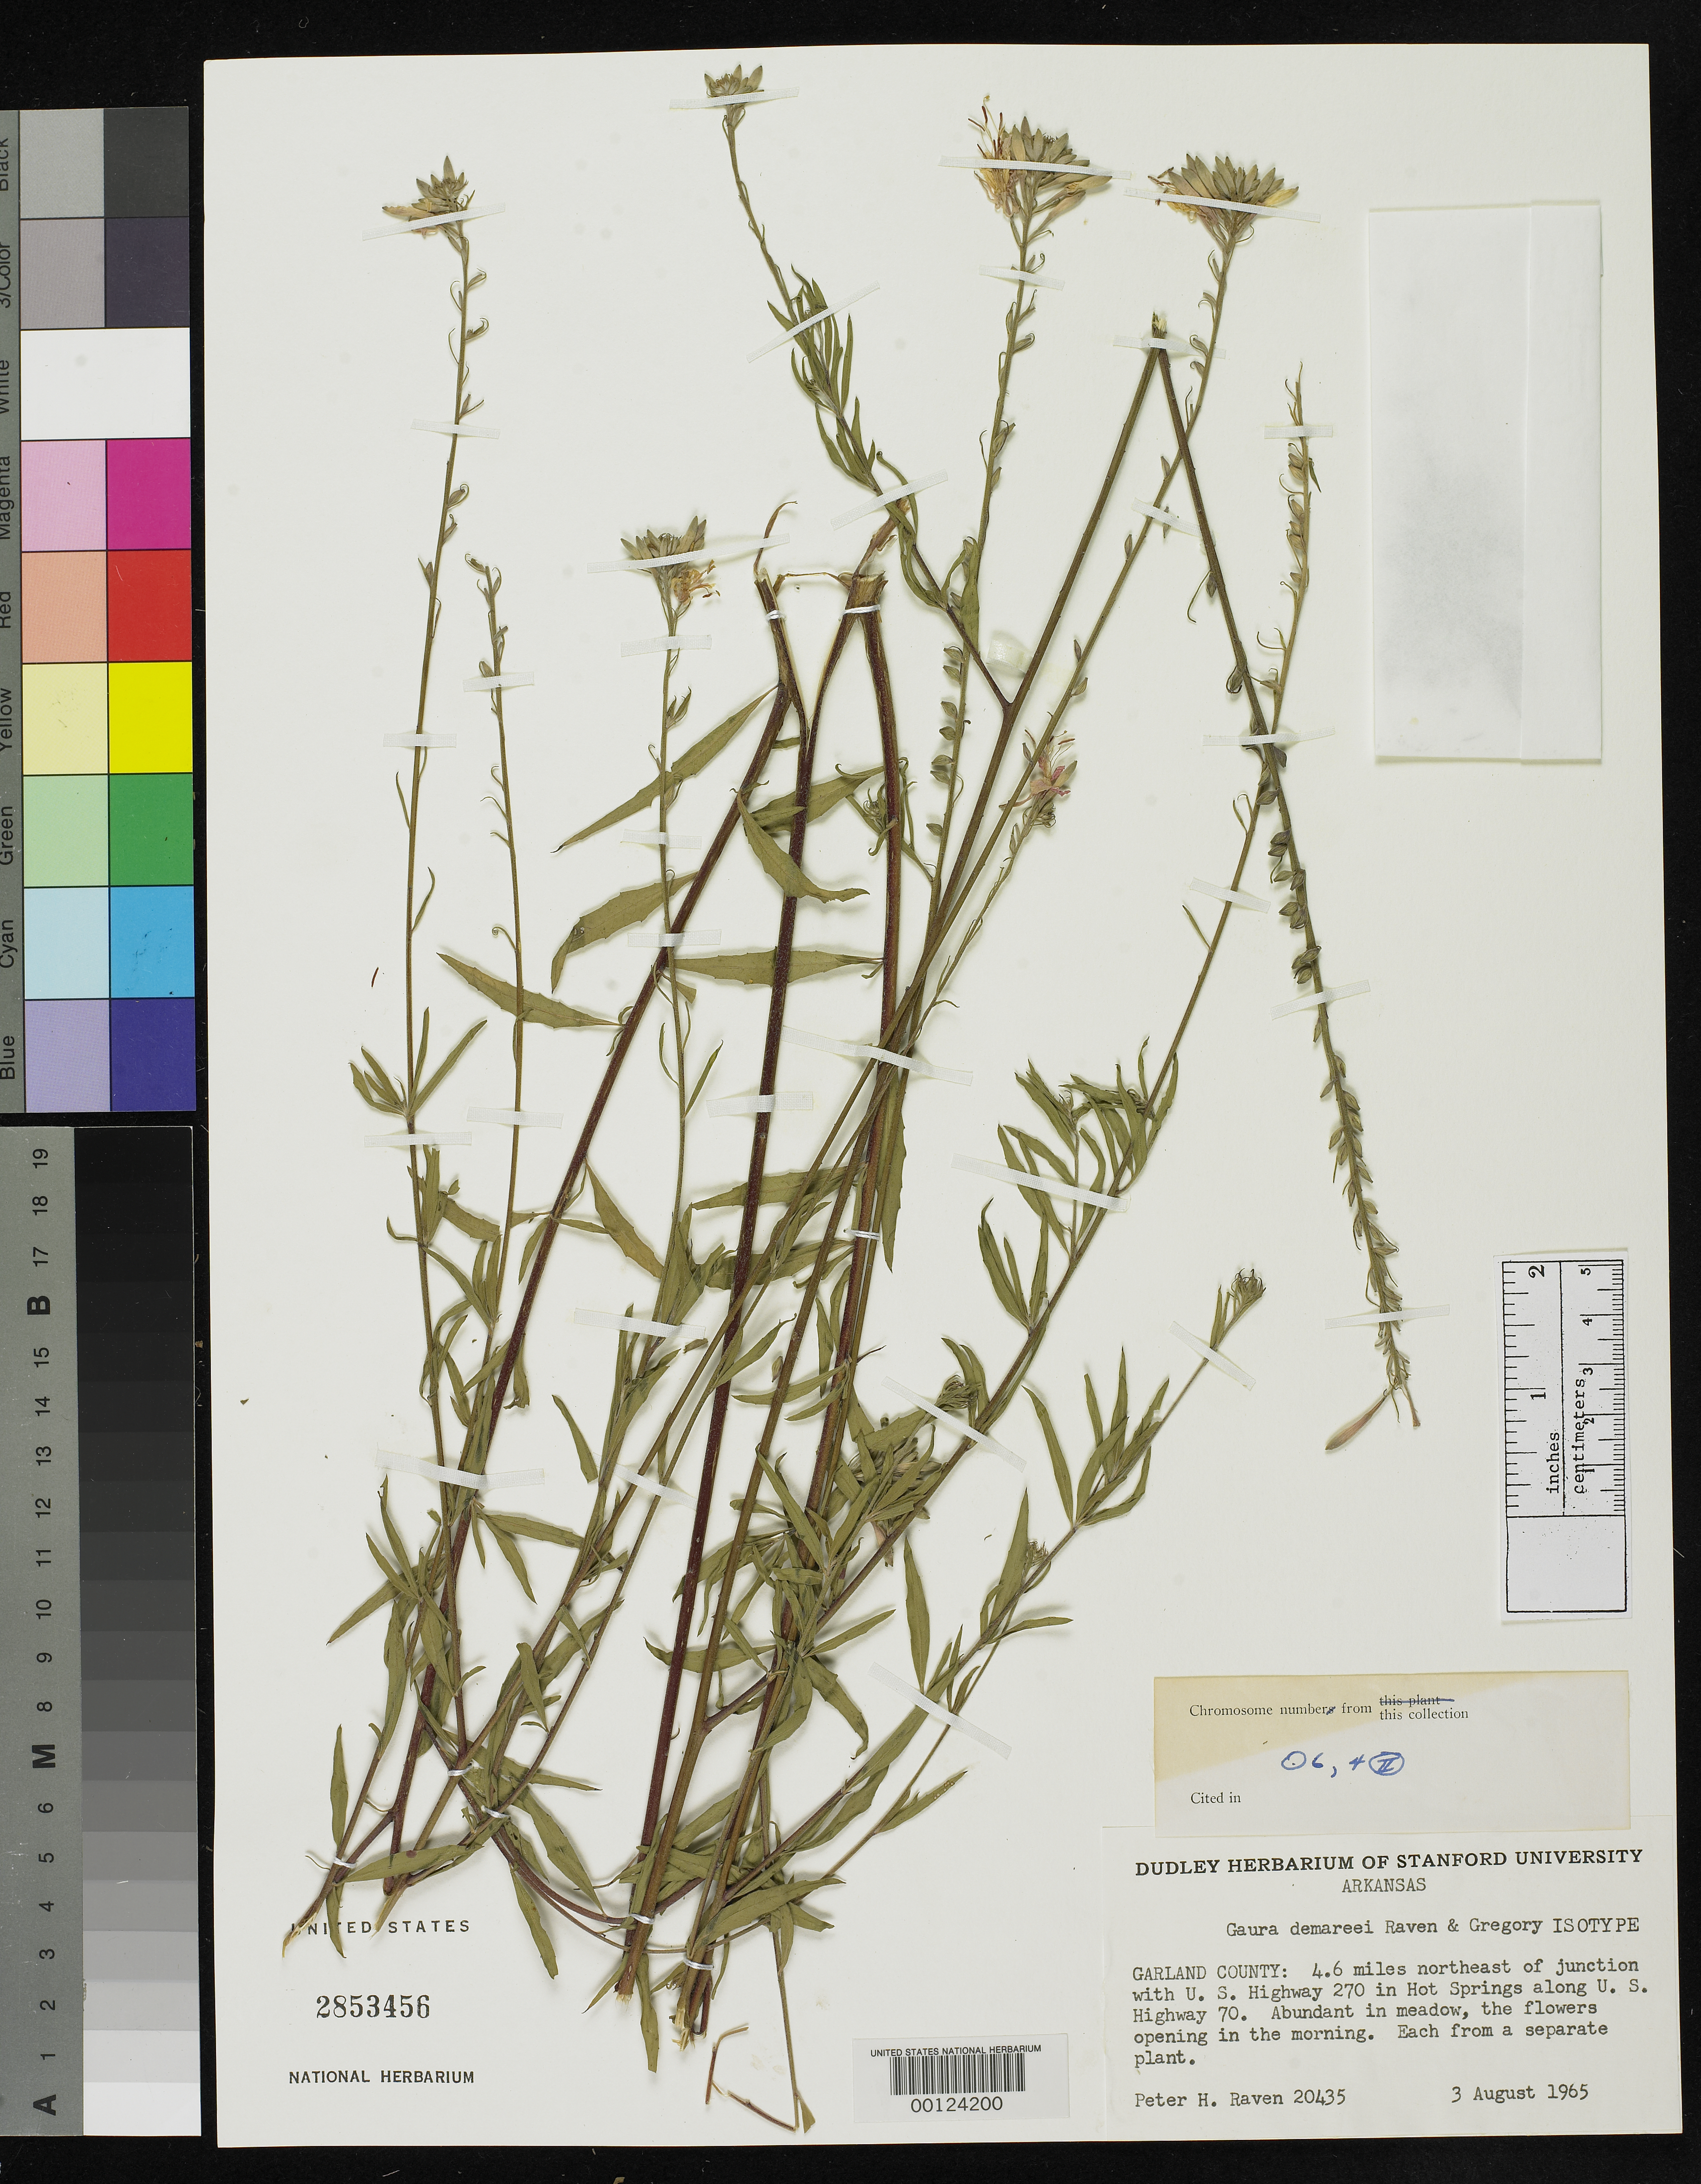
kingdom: Plantae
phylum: Tracheophyta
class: Magnoliopsida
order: Myrtales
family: Onagraceae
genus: Gaura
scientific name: Gaura demareei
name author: P.H. Raven & D.P. Greg.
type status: Isotype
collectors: P. H. Raven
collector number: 20435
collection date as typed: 03 Aug 1965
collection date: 1965-08-03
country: United States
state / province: Arkansas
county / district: Garland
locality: Near Hot Springs on US Hwy. 270.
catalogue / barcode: US 2853456